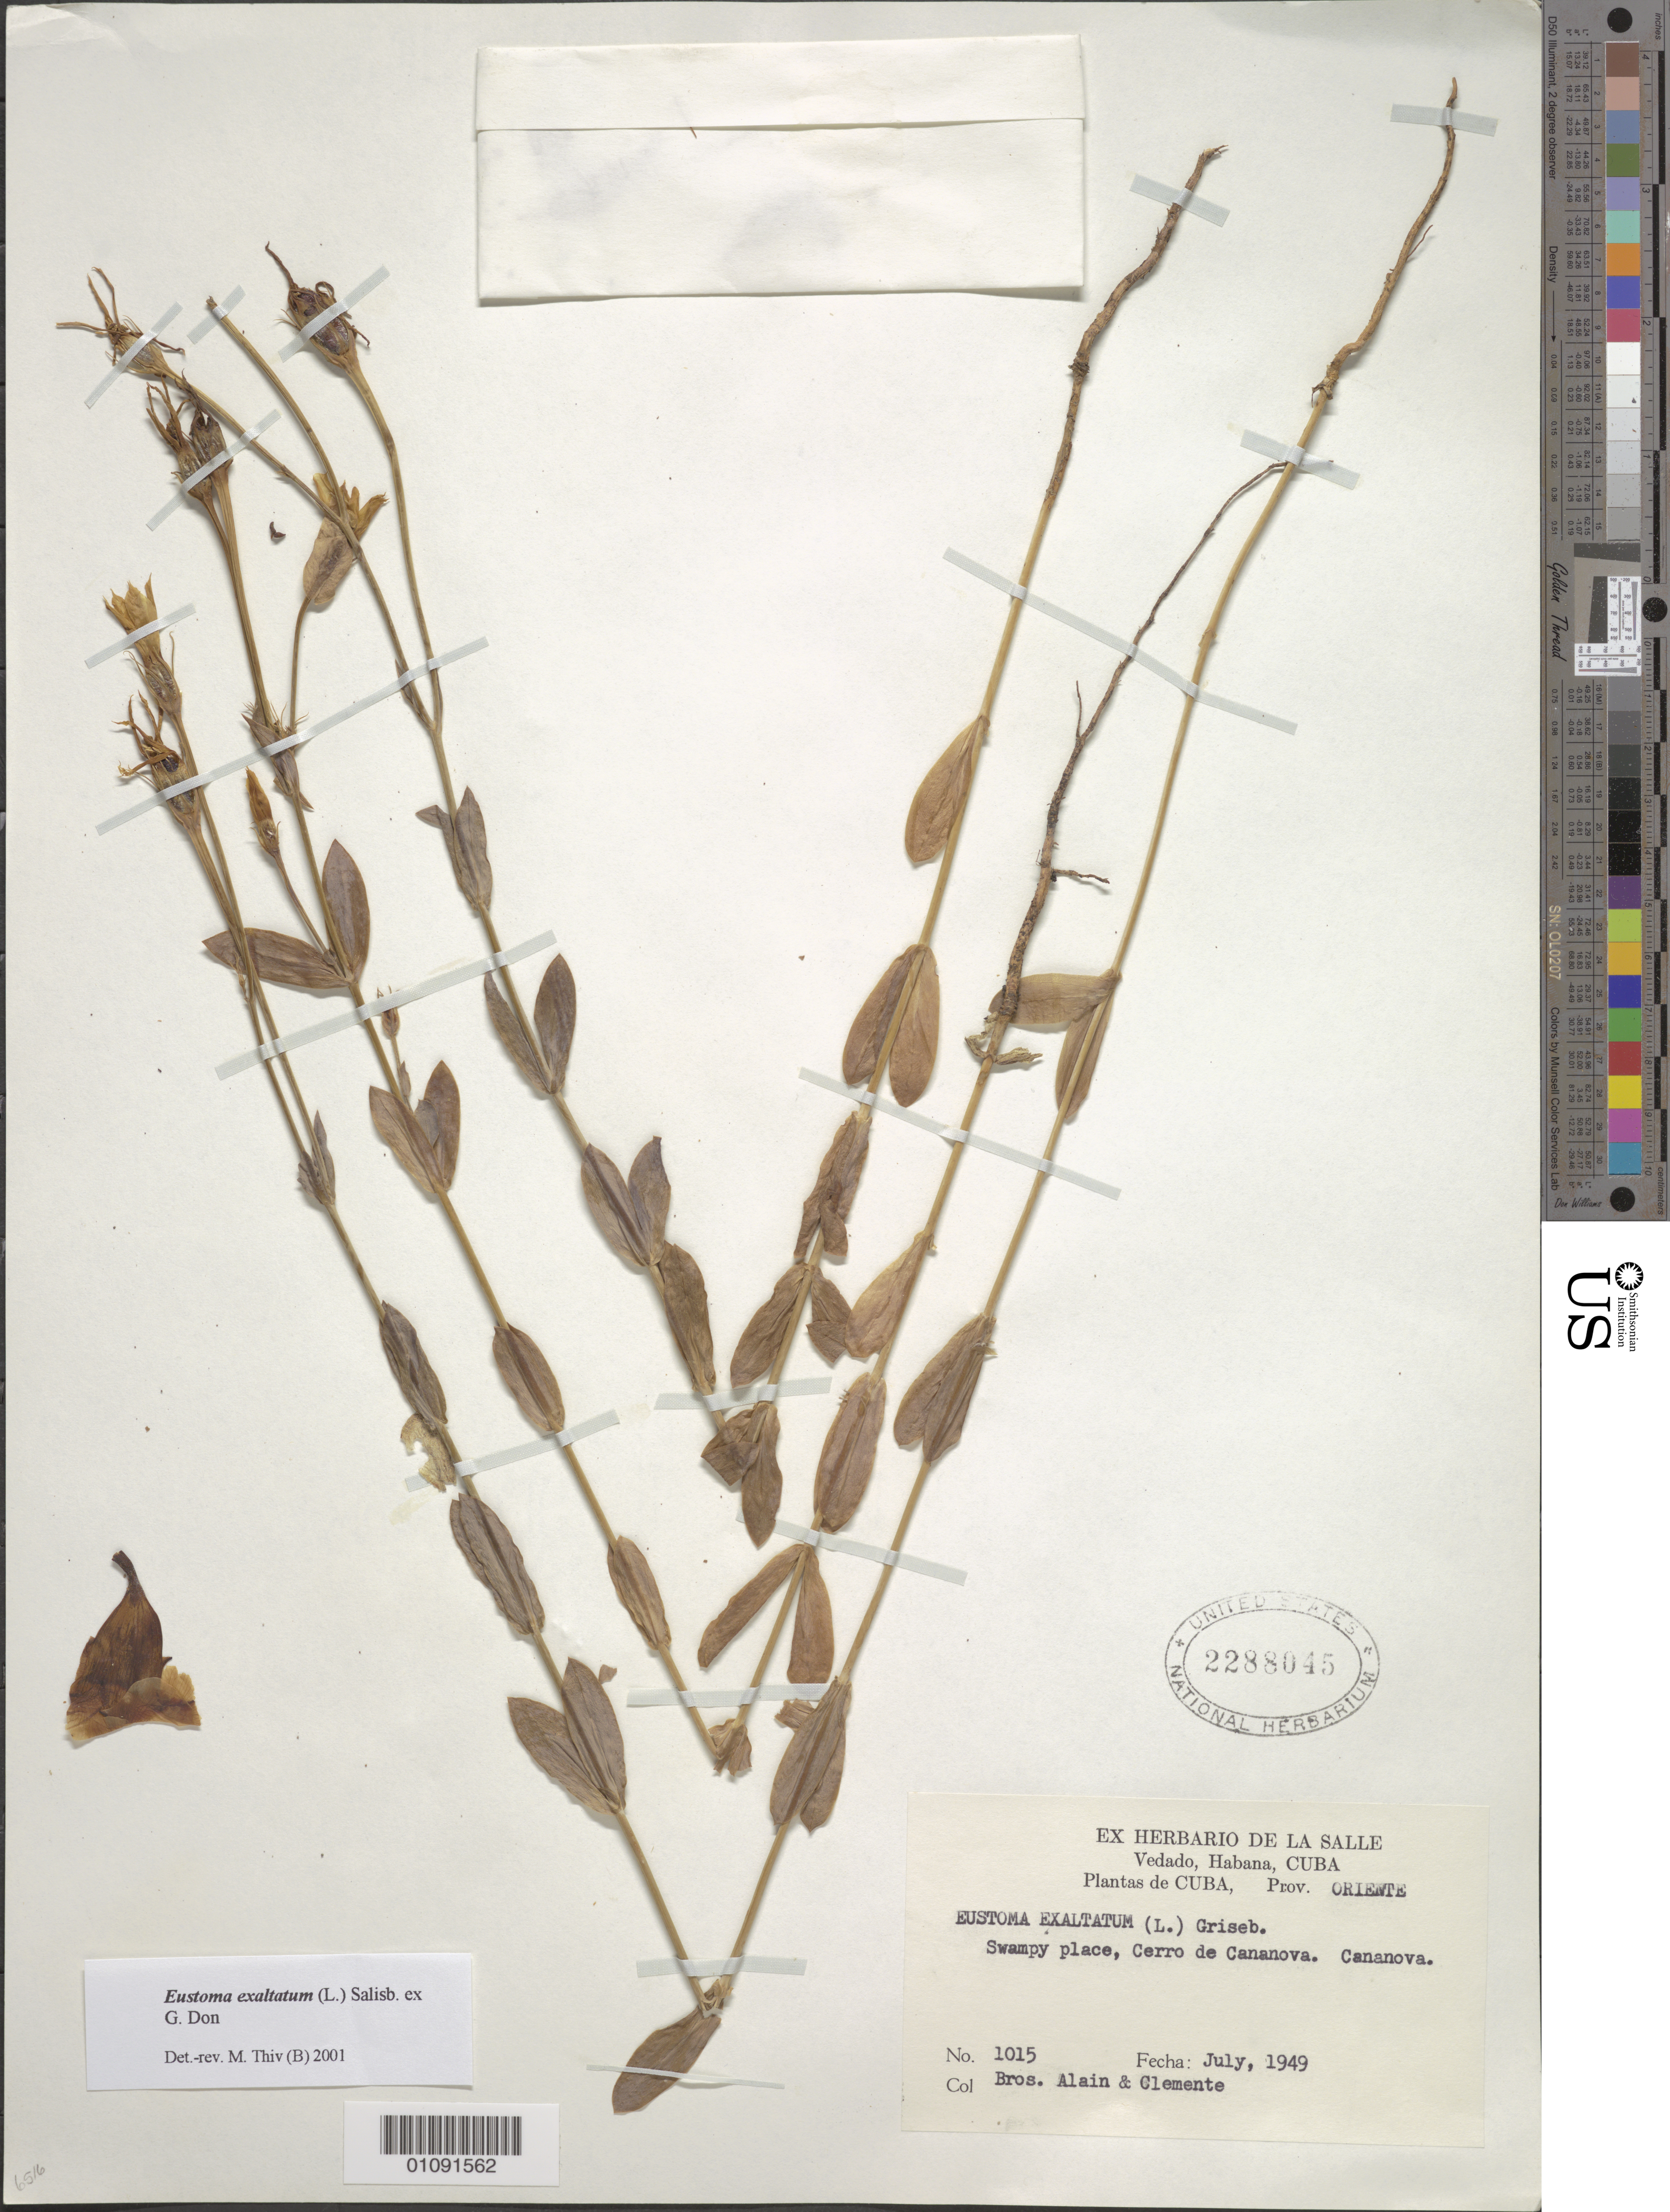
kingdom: Plantae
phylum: Tracheophyta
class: Magnoliopsida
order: Gentianales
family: Gentianaceae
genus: Eustoma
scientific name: Eustoma exaltatum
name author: (L.) Salisb. ex Don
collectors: A. H. Liogier & Bro. Clemente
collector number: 1015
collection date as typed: Jul 1949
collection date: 1949-07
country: Cuba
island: Cuba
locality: Oriente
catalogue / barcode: US 2288045